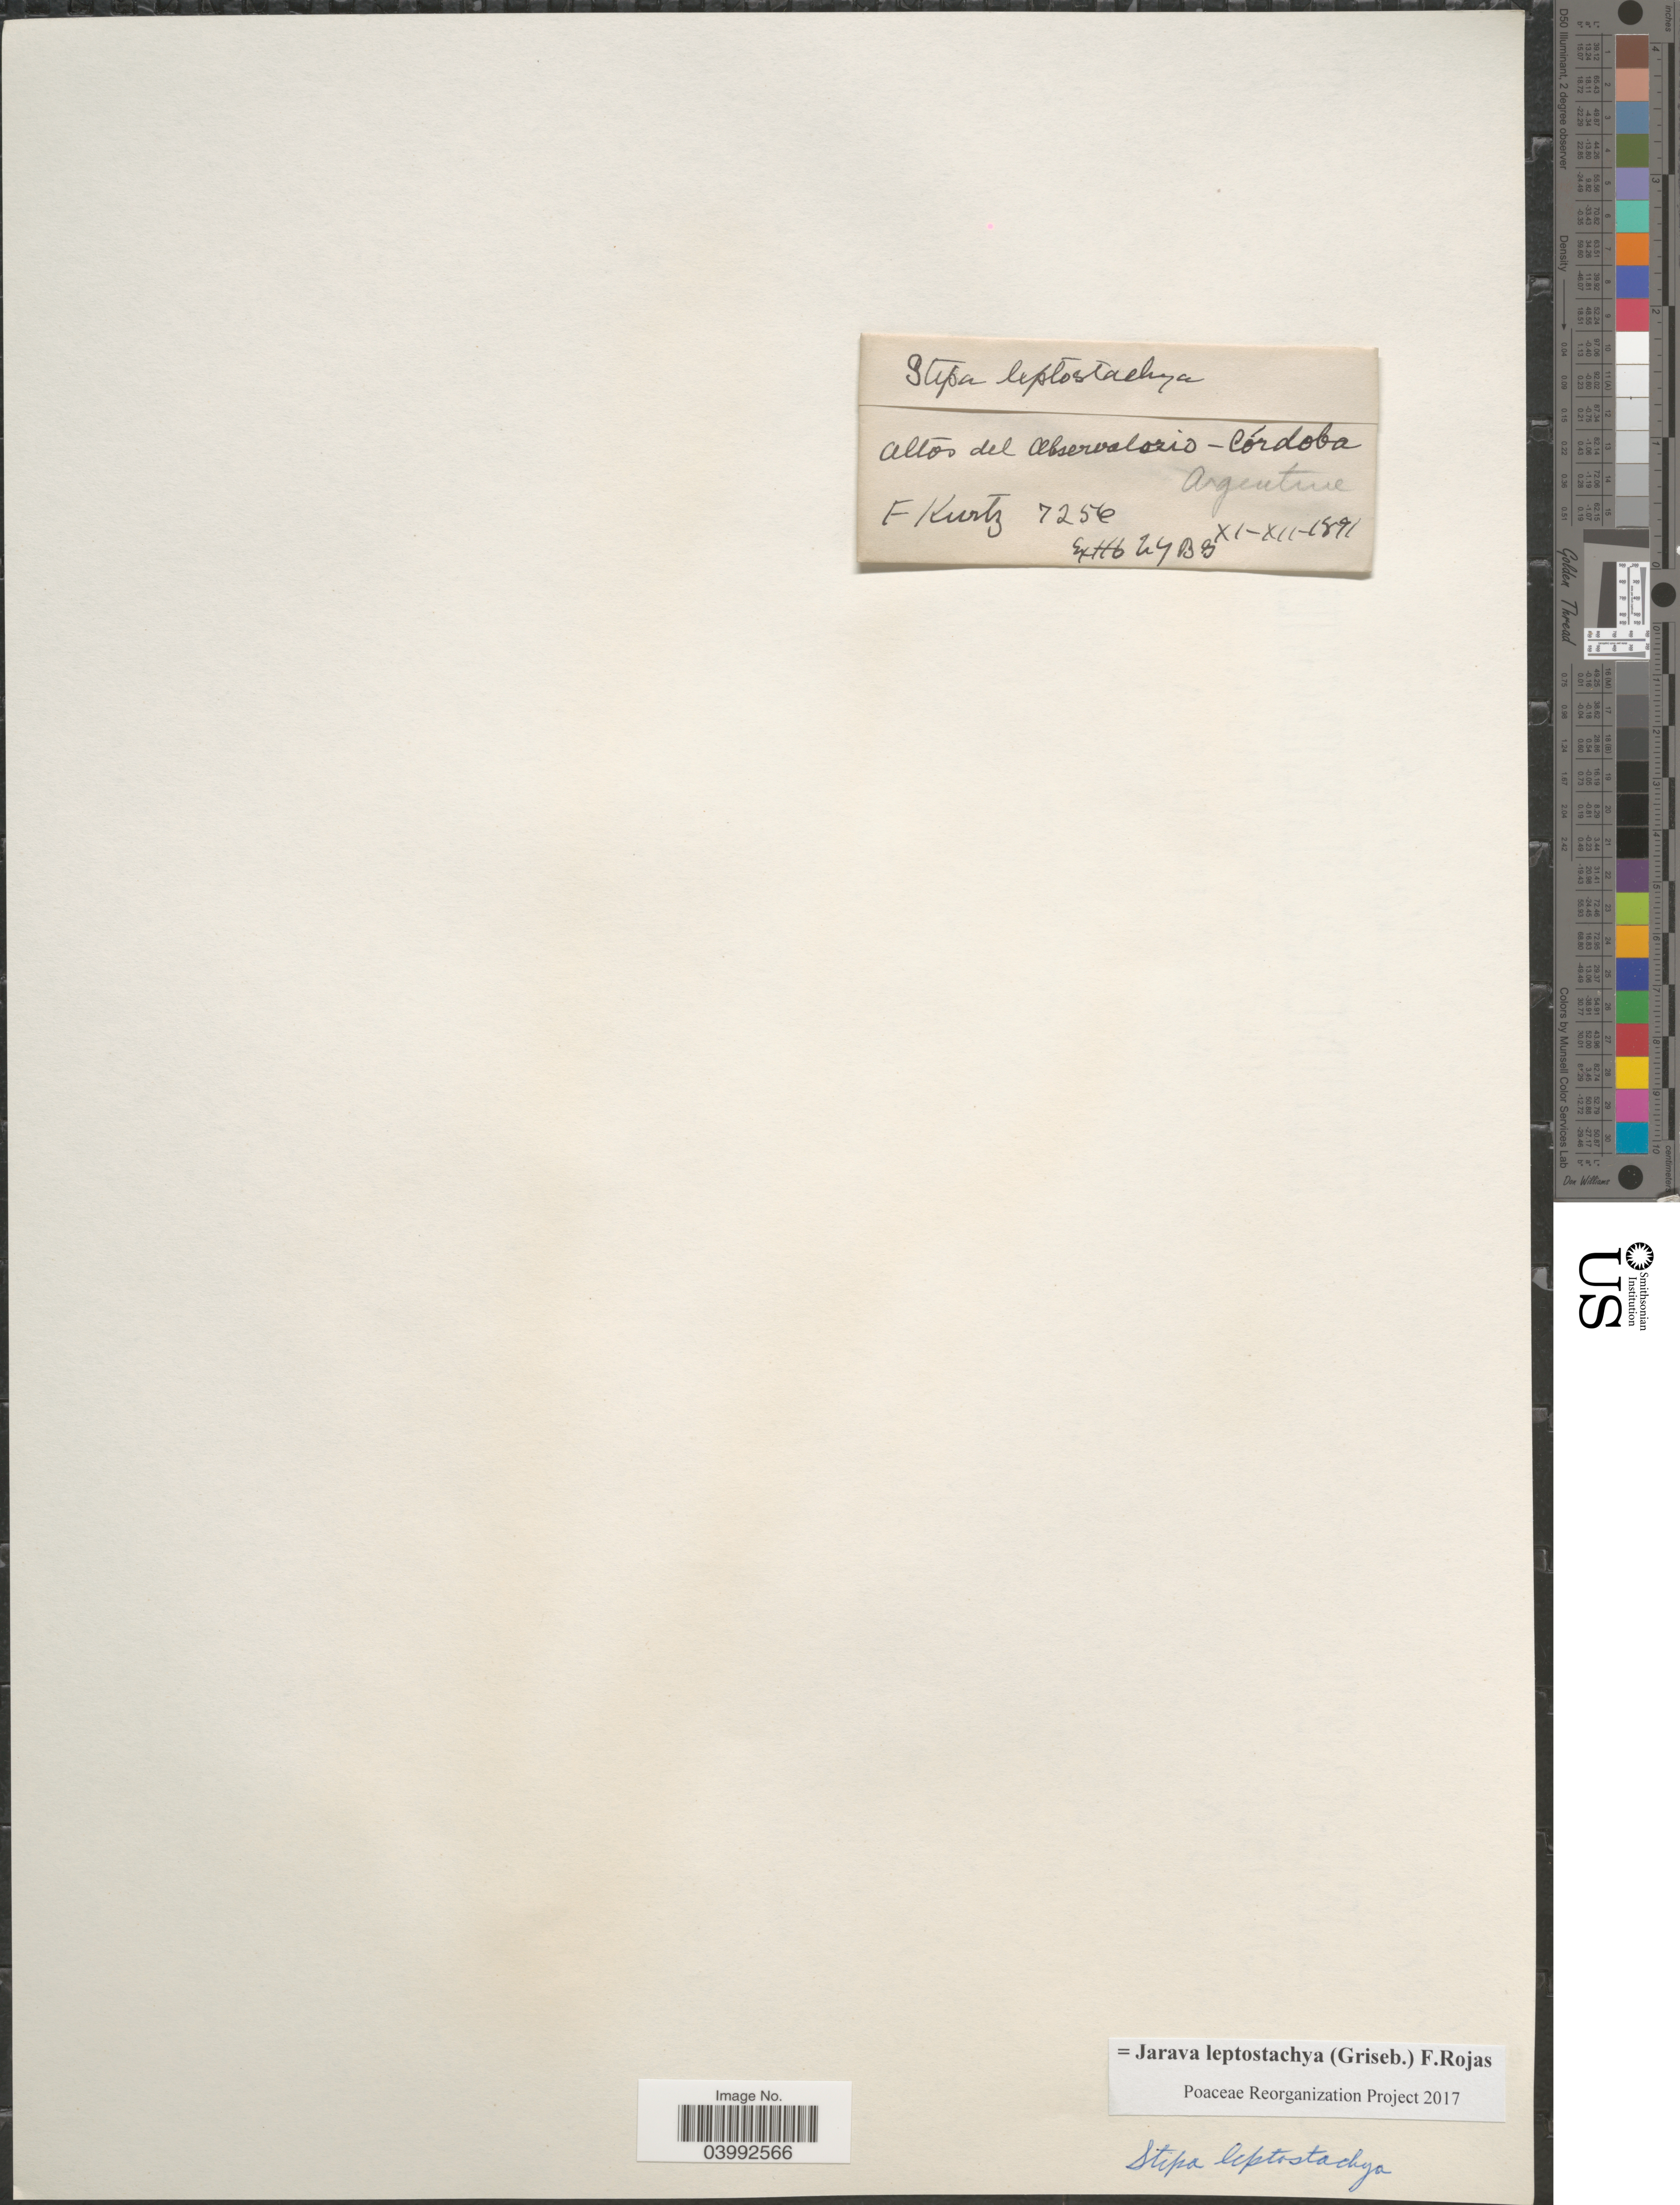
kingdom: Plantae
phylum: Tracheophyta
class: Liliopsida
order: Poales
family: Poaceae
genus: Jarava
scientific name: Jarava leptostachya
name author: (Griseb.) F. Rojas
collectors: F. Kurtz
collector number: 7256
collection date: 1891-11/1891-12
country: Argentina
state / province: Cordoba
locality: Altos del Observatorio.